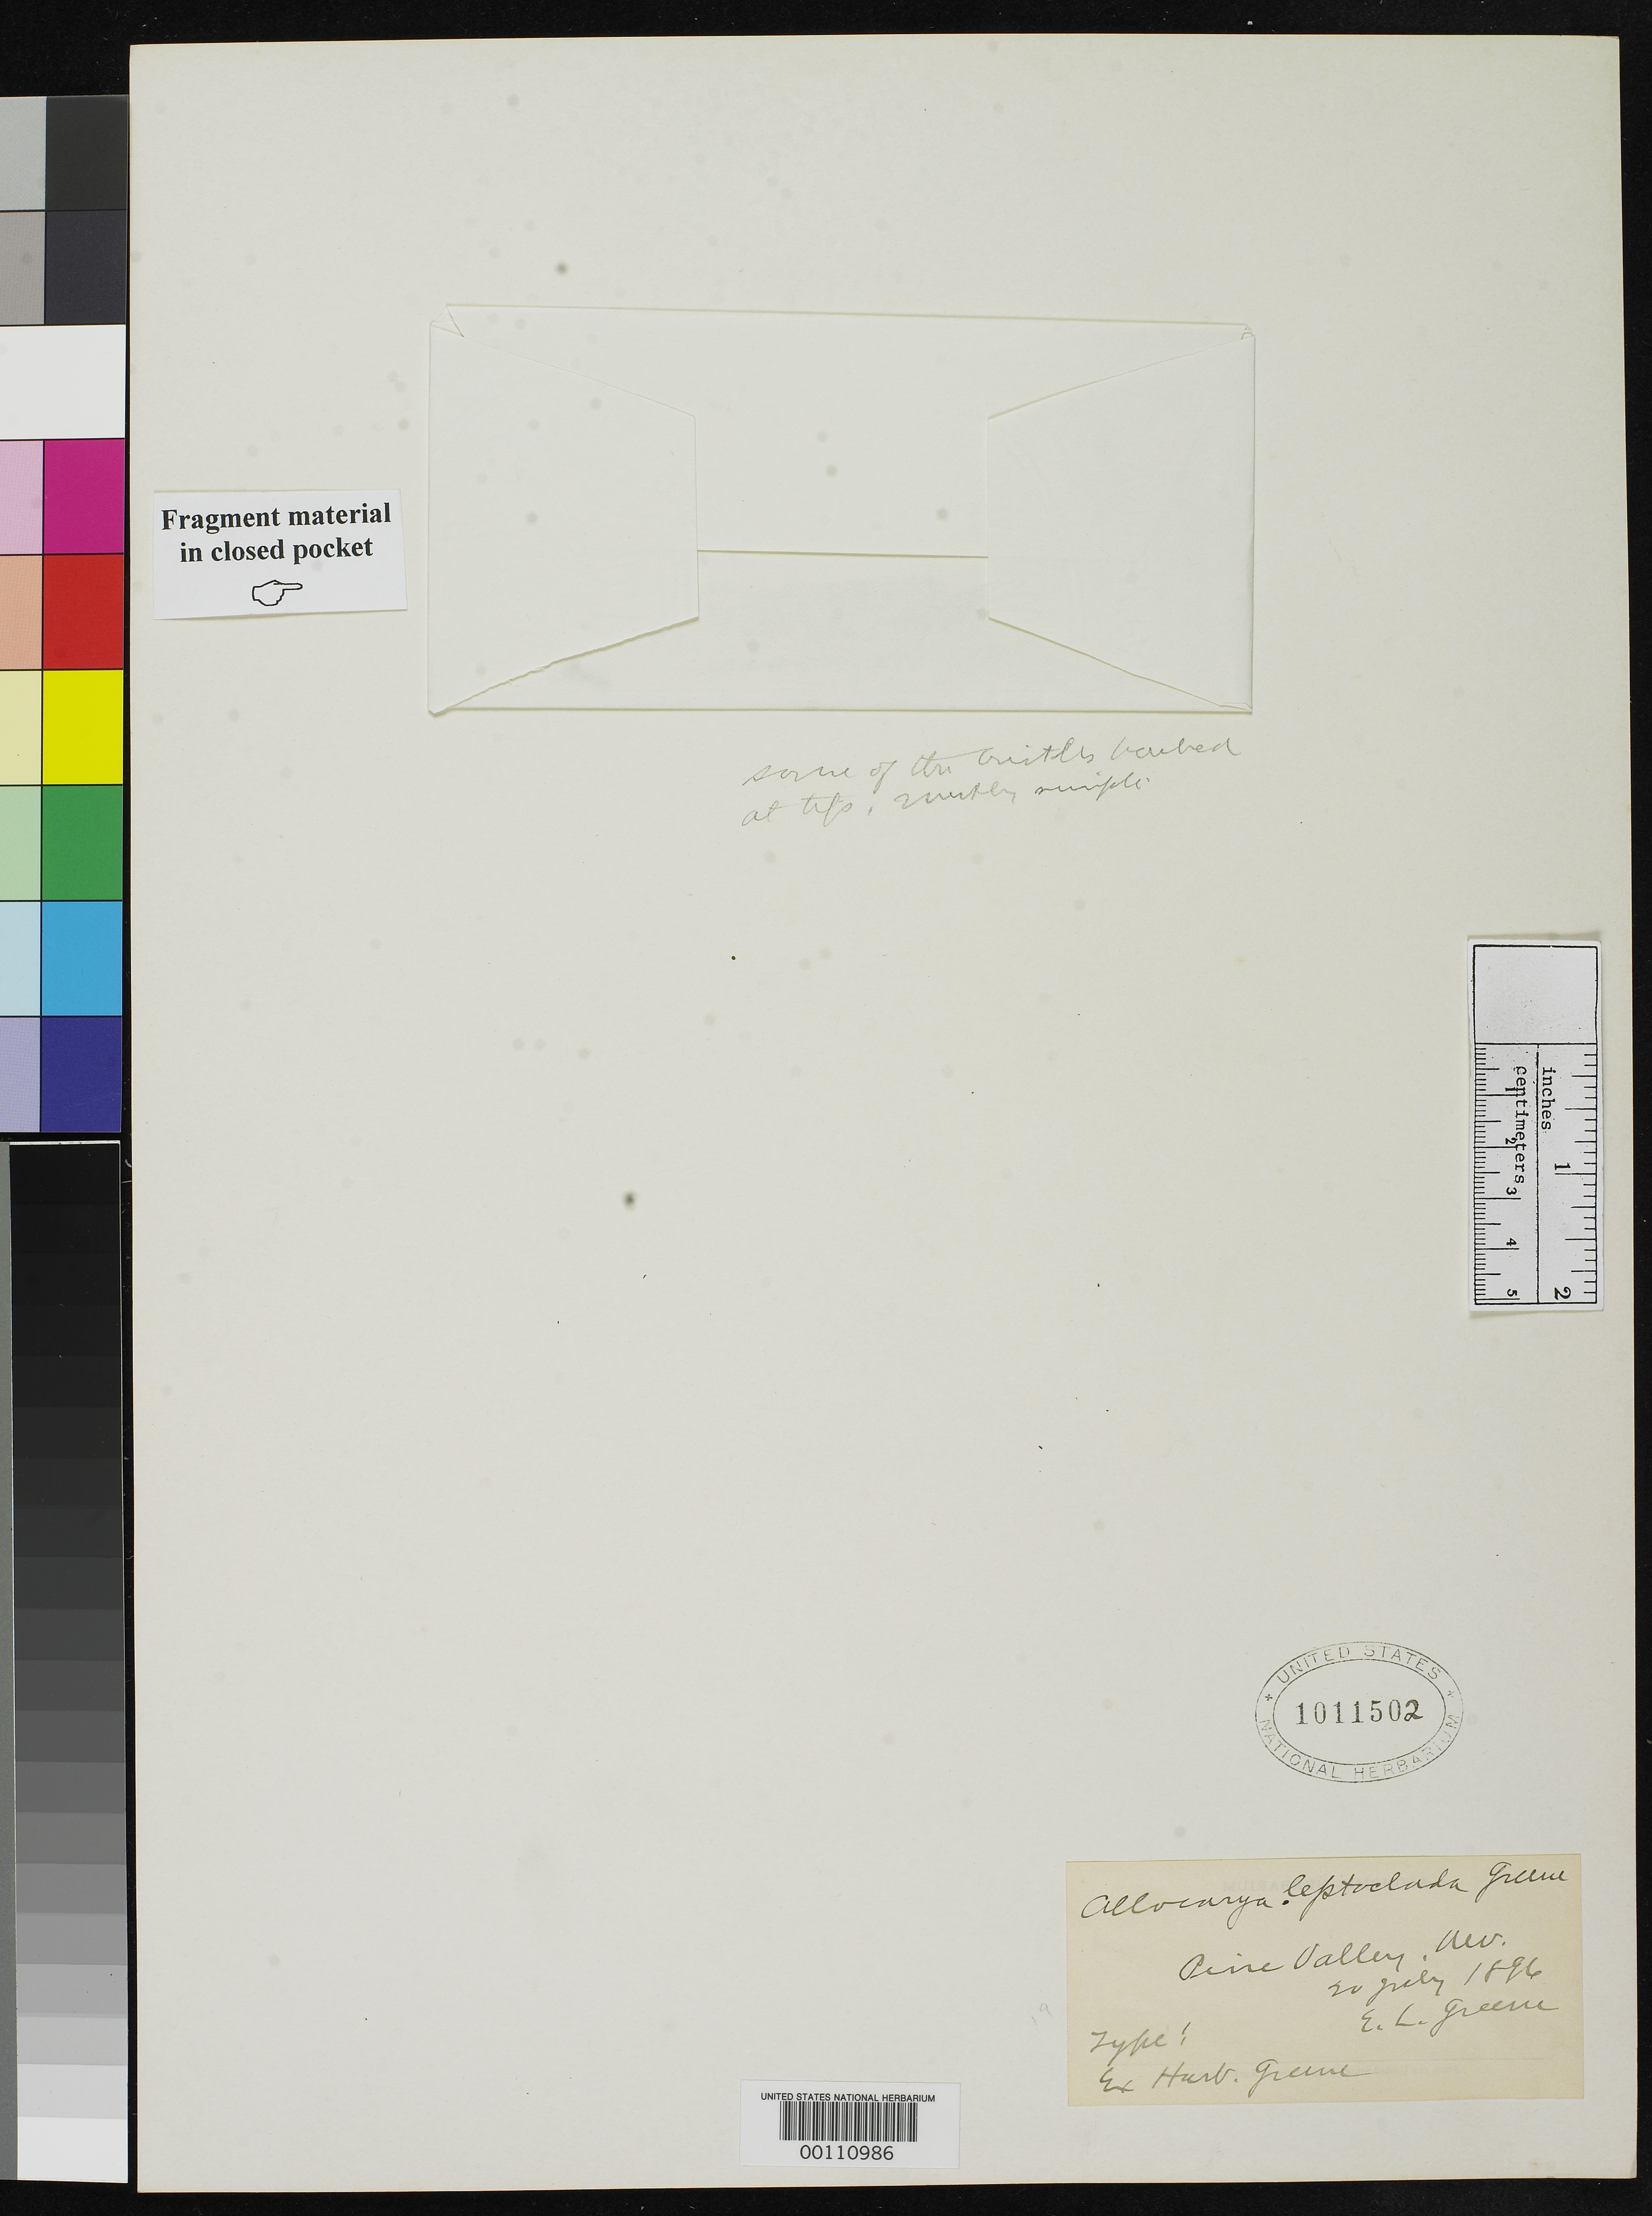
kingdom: Plantae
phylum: Tracheophyta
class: Magnoliopsida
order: Boraginales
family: Boraginaceae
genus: Allocarya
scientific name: Allocarya leptoclada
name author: Greene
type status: Isotype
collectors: E. L. Greene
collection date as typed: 20 Jul 1896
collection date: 1896-07-20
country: United States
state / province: Nevada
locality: Pine Creek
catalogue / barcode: US 1011502